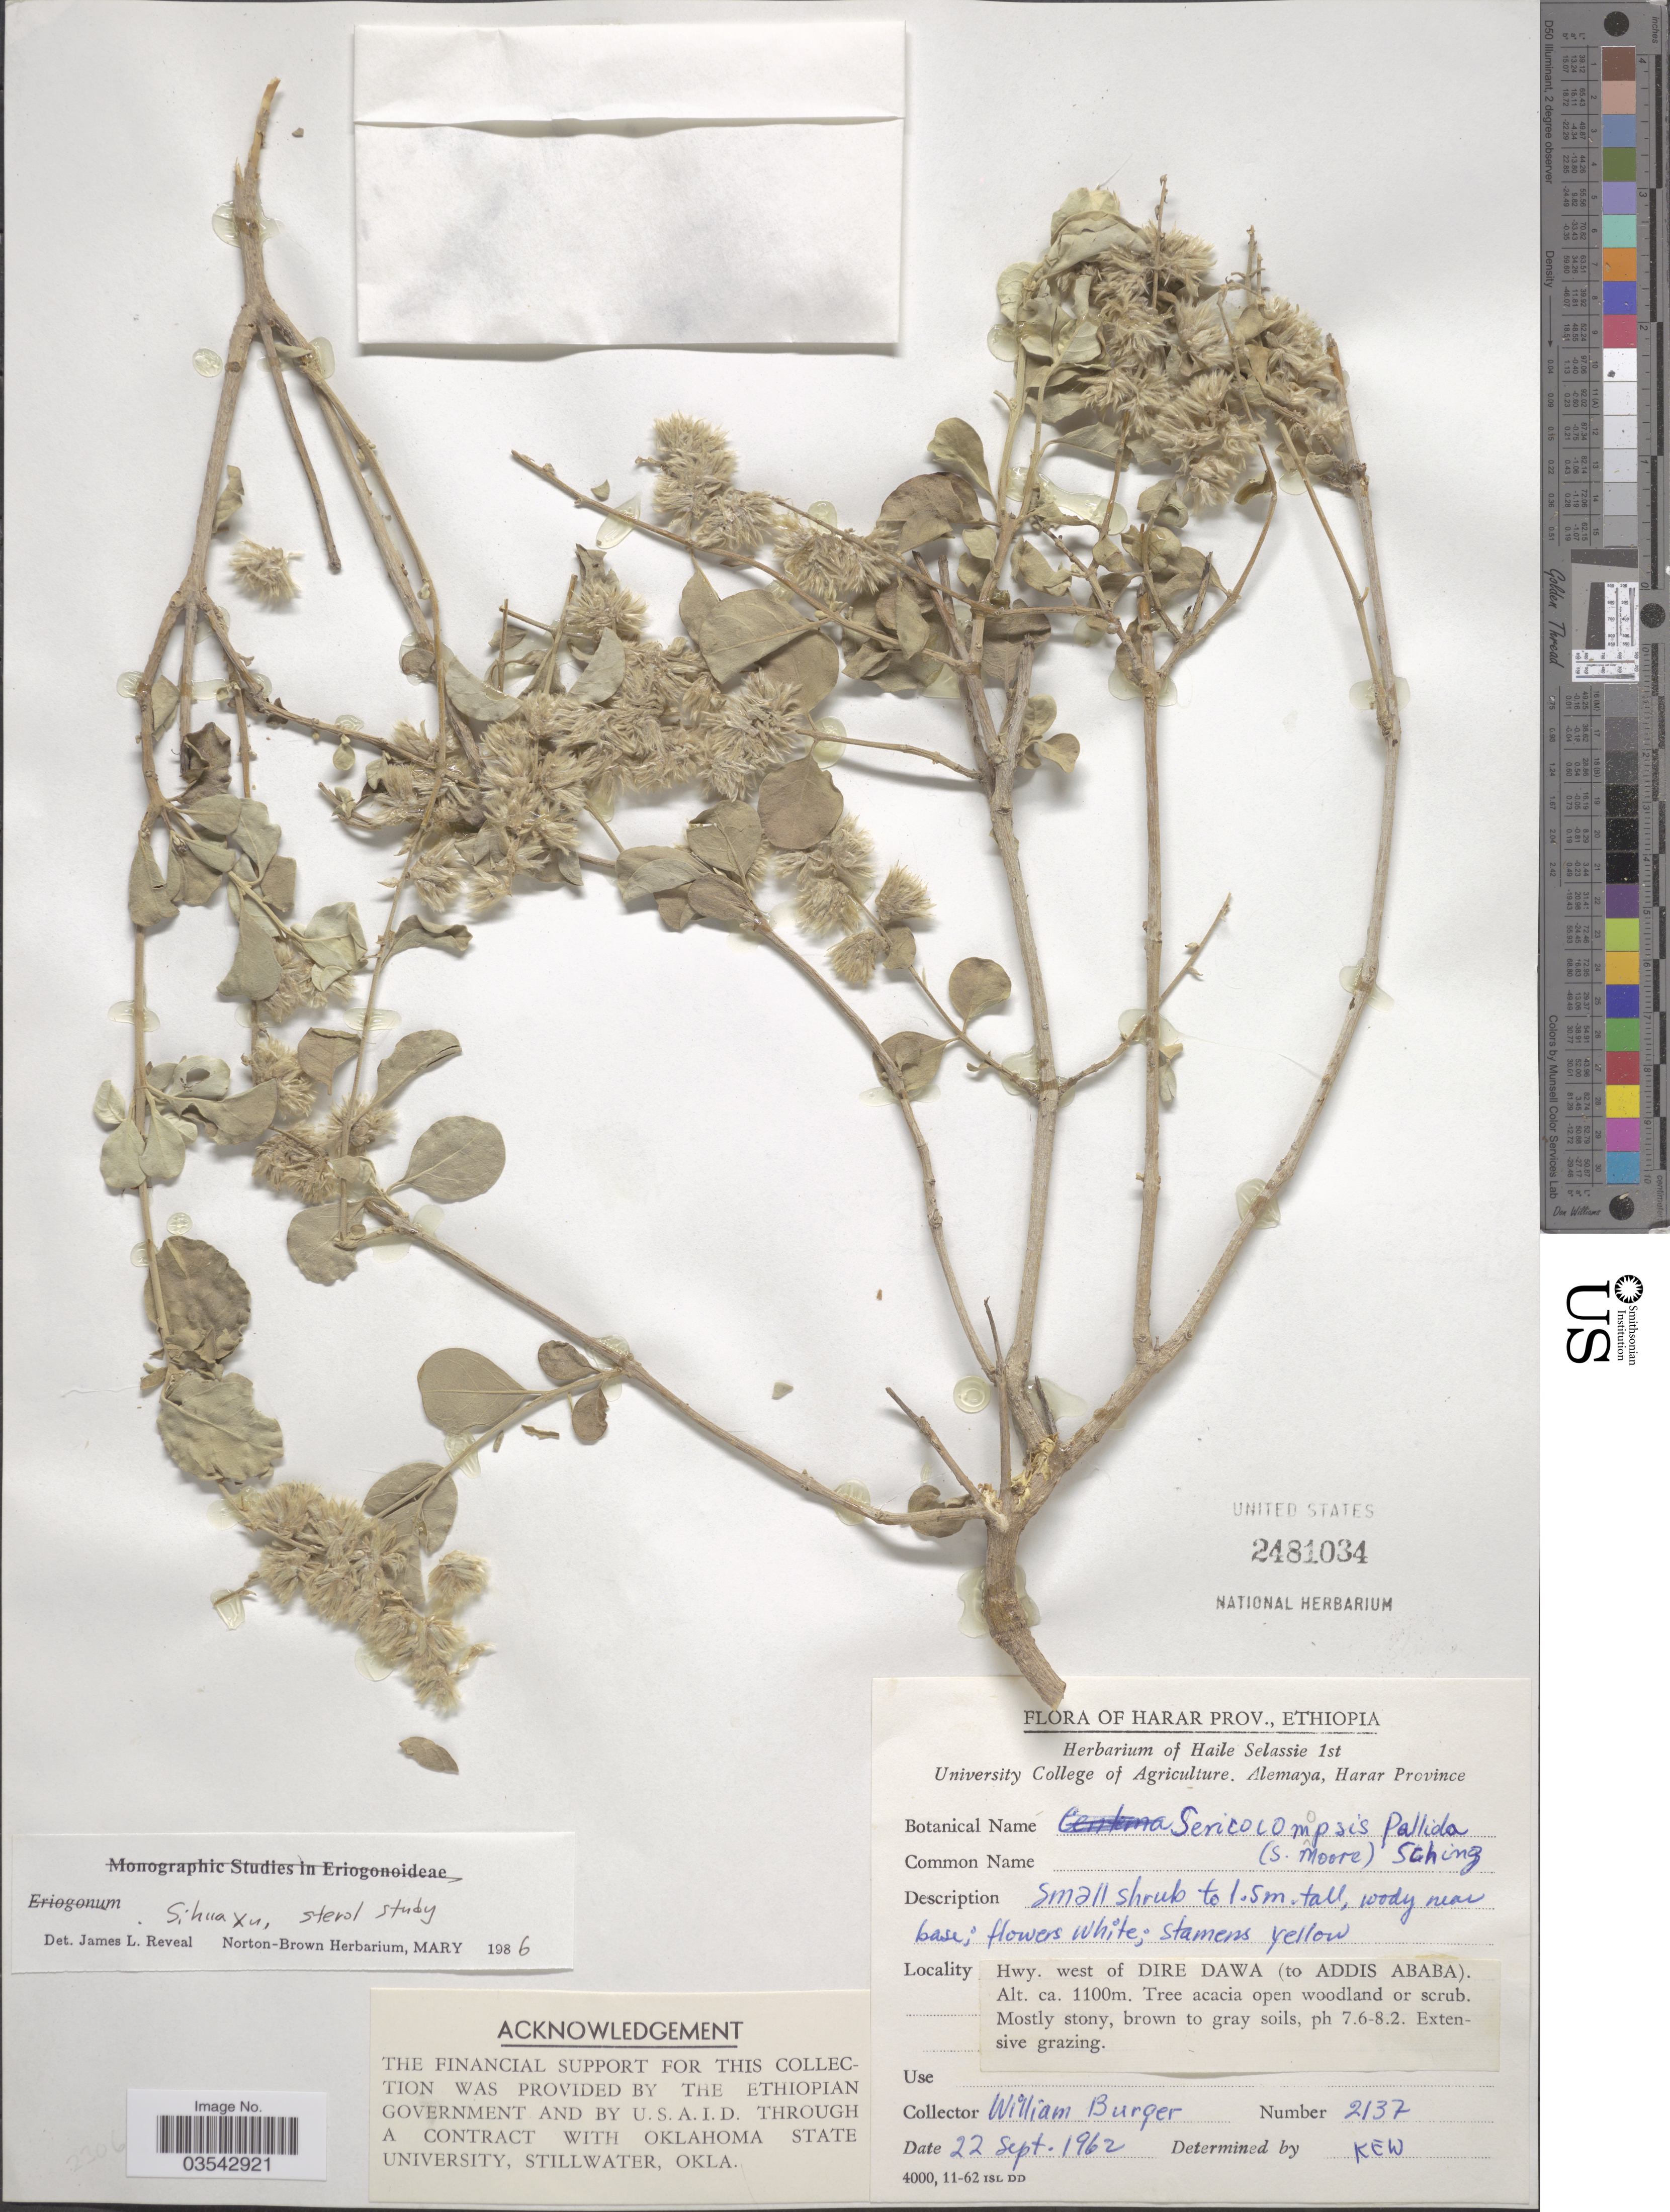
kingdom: Plantae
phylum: Tracheophyta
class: Magnoliopsida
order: Caryophyllales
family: Amaranthaceae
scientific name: Evelynastra pallida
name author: (S. Moore) Di Vincenzo et al.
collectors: W. Burger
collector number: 2137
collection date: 1962-09-22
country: Ethiopia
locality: Harar Prov. Hwy. west of Dire Dawa (to Addis Ababa).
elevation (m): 1100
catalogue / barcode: US 2481034